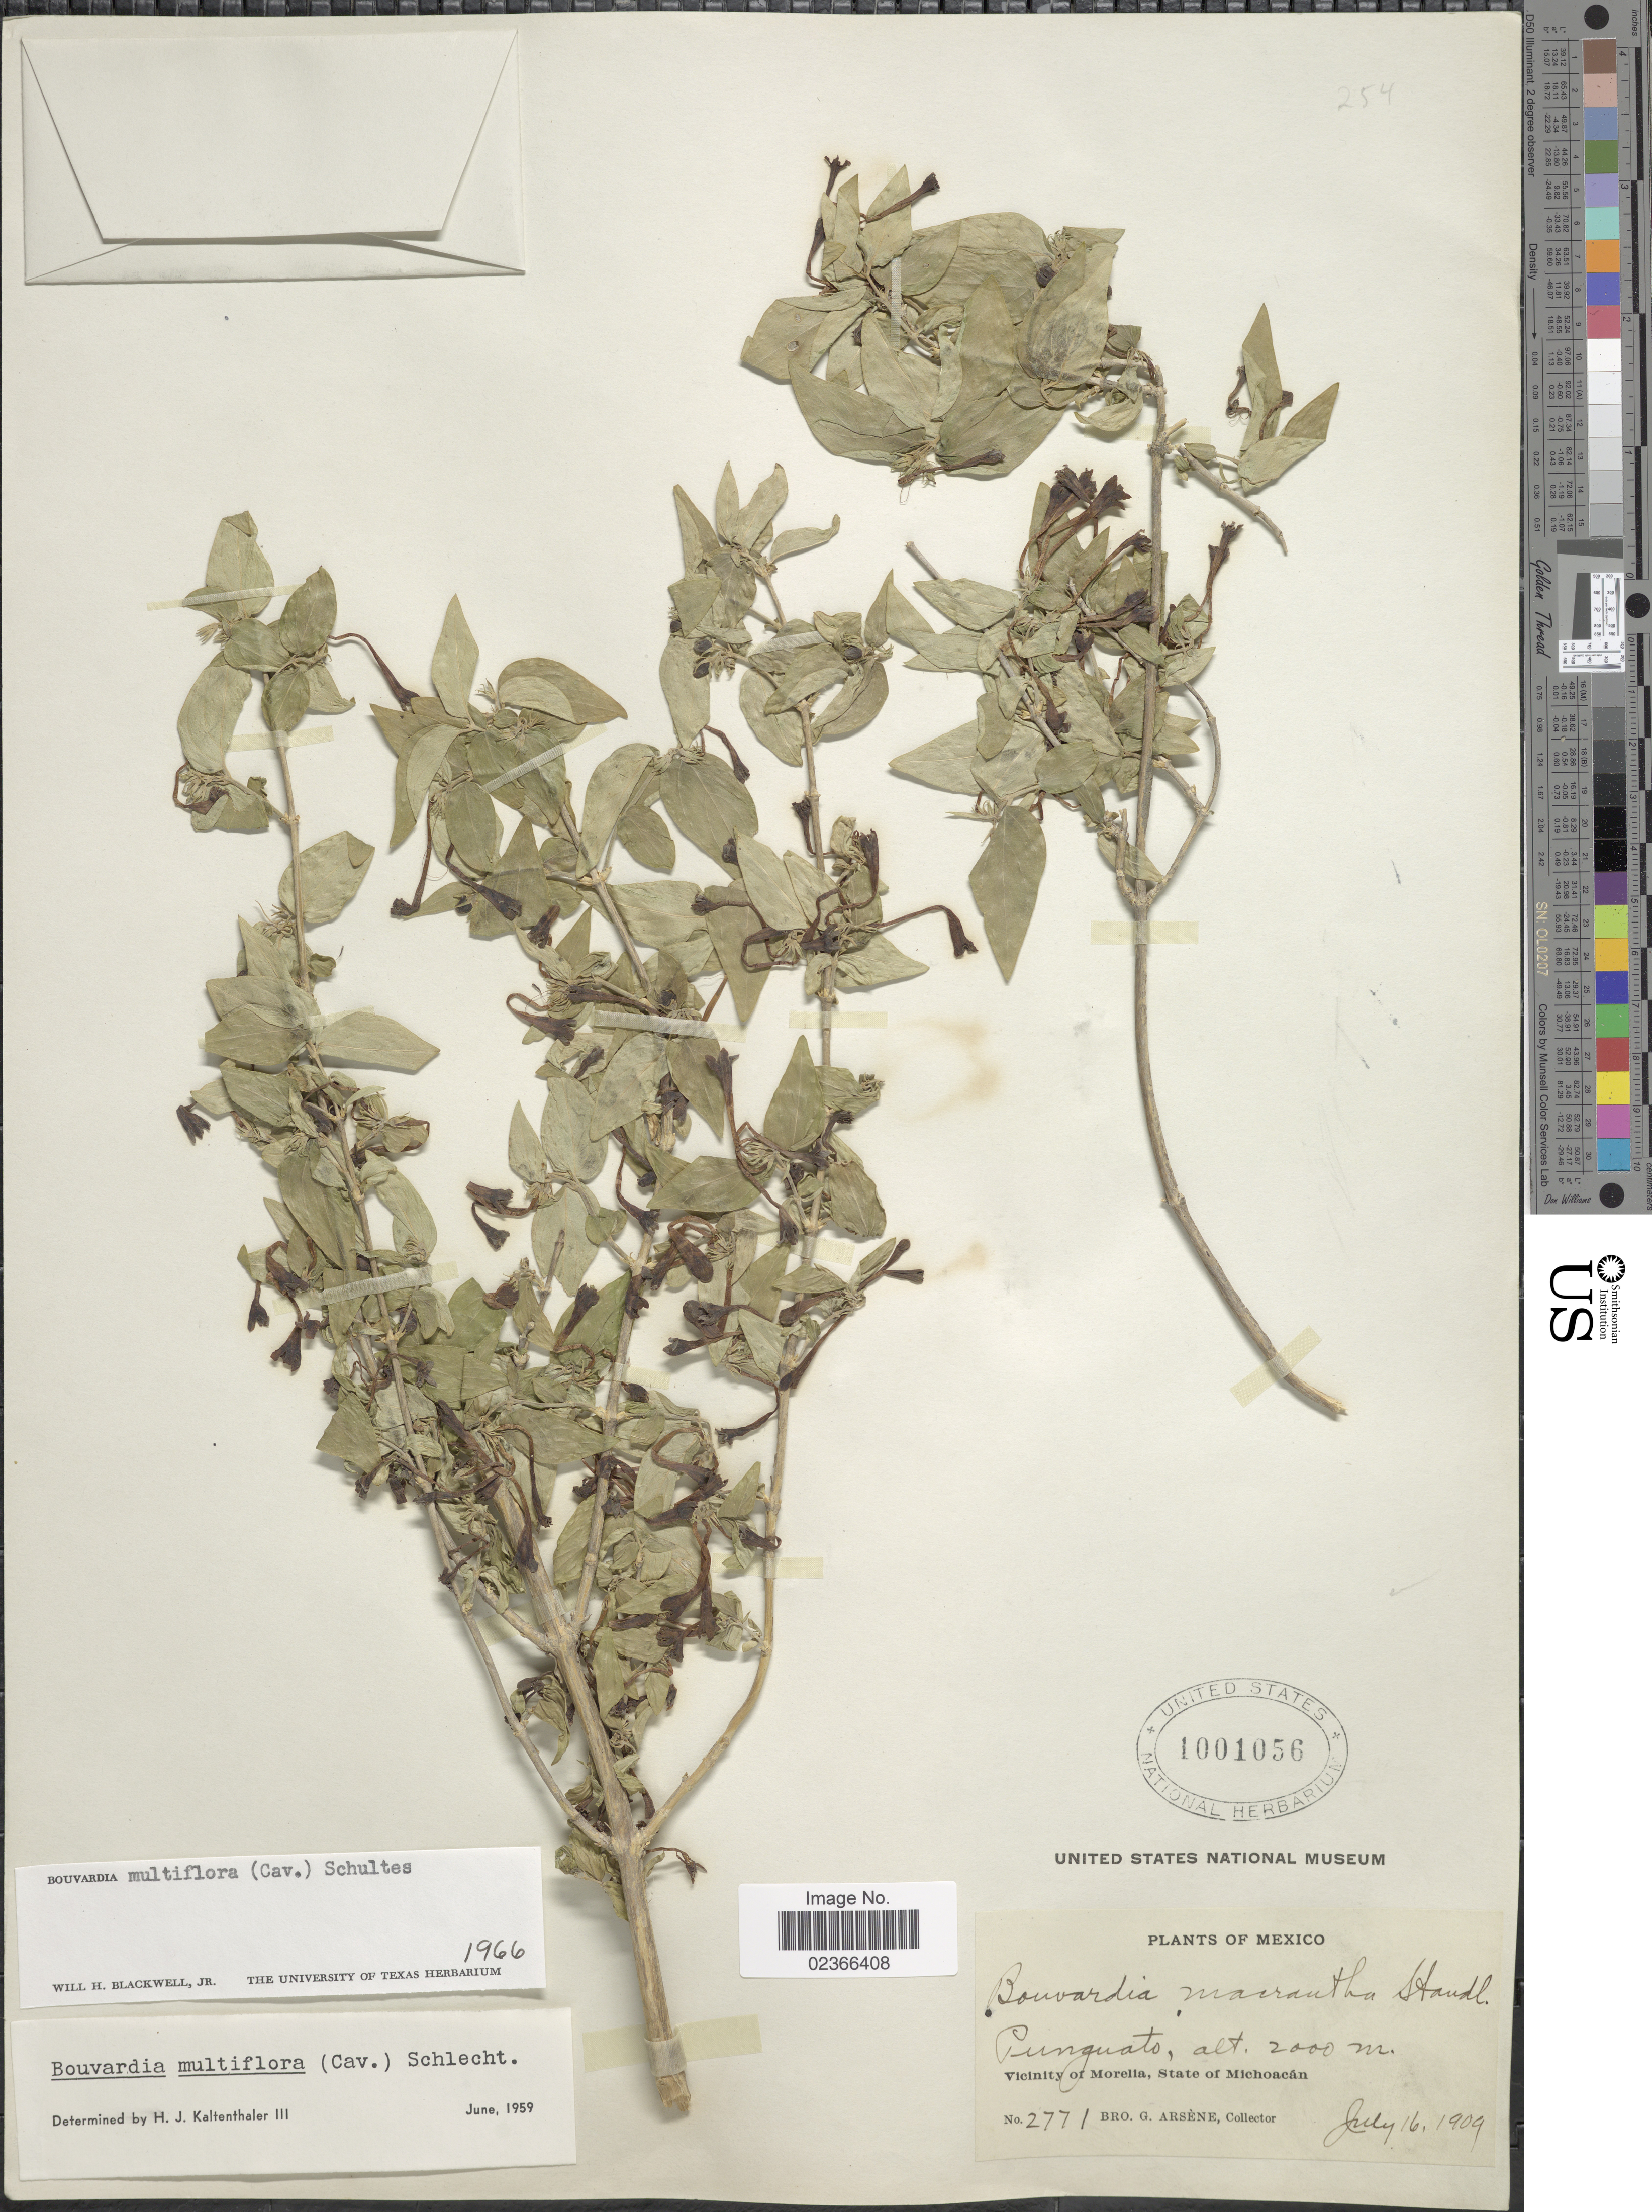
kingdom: Plantae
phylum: Tracheophyta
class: Magnoliopsida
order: Gentianales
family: Rubiaceae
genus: Bouvardia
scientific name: Bouvardia multiflora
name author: (Cav.) Schult.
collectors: Bro. G. Arsène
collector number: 2771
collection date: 1909-07-16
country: Mexico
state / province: Michoacán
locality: Punguato, Vicinity of Morelia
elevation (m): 2000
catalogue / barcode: US 1001056